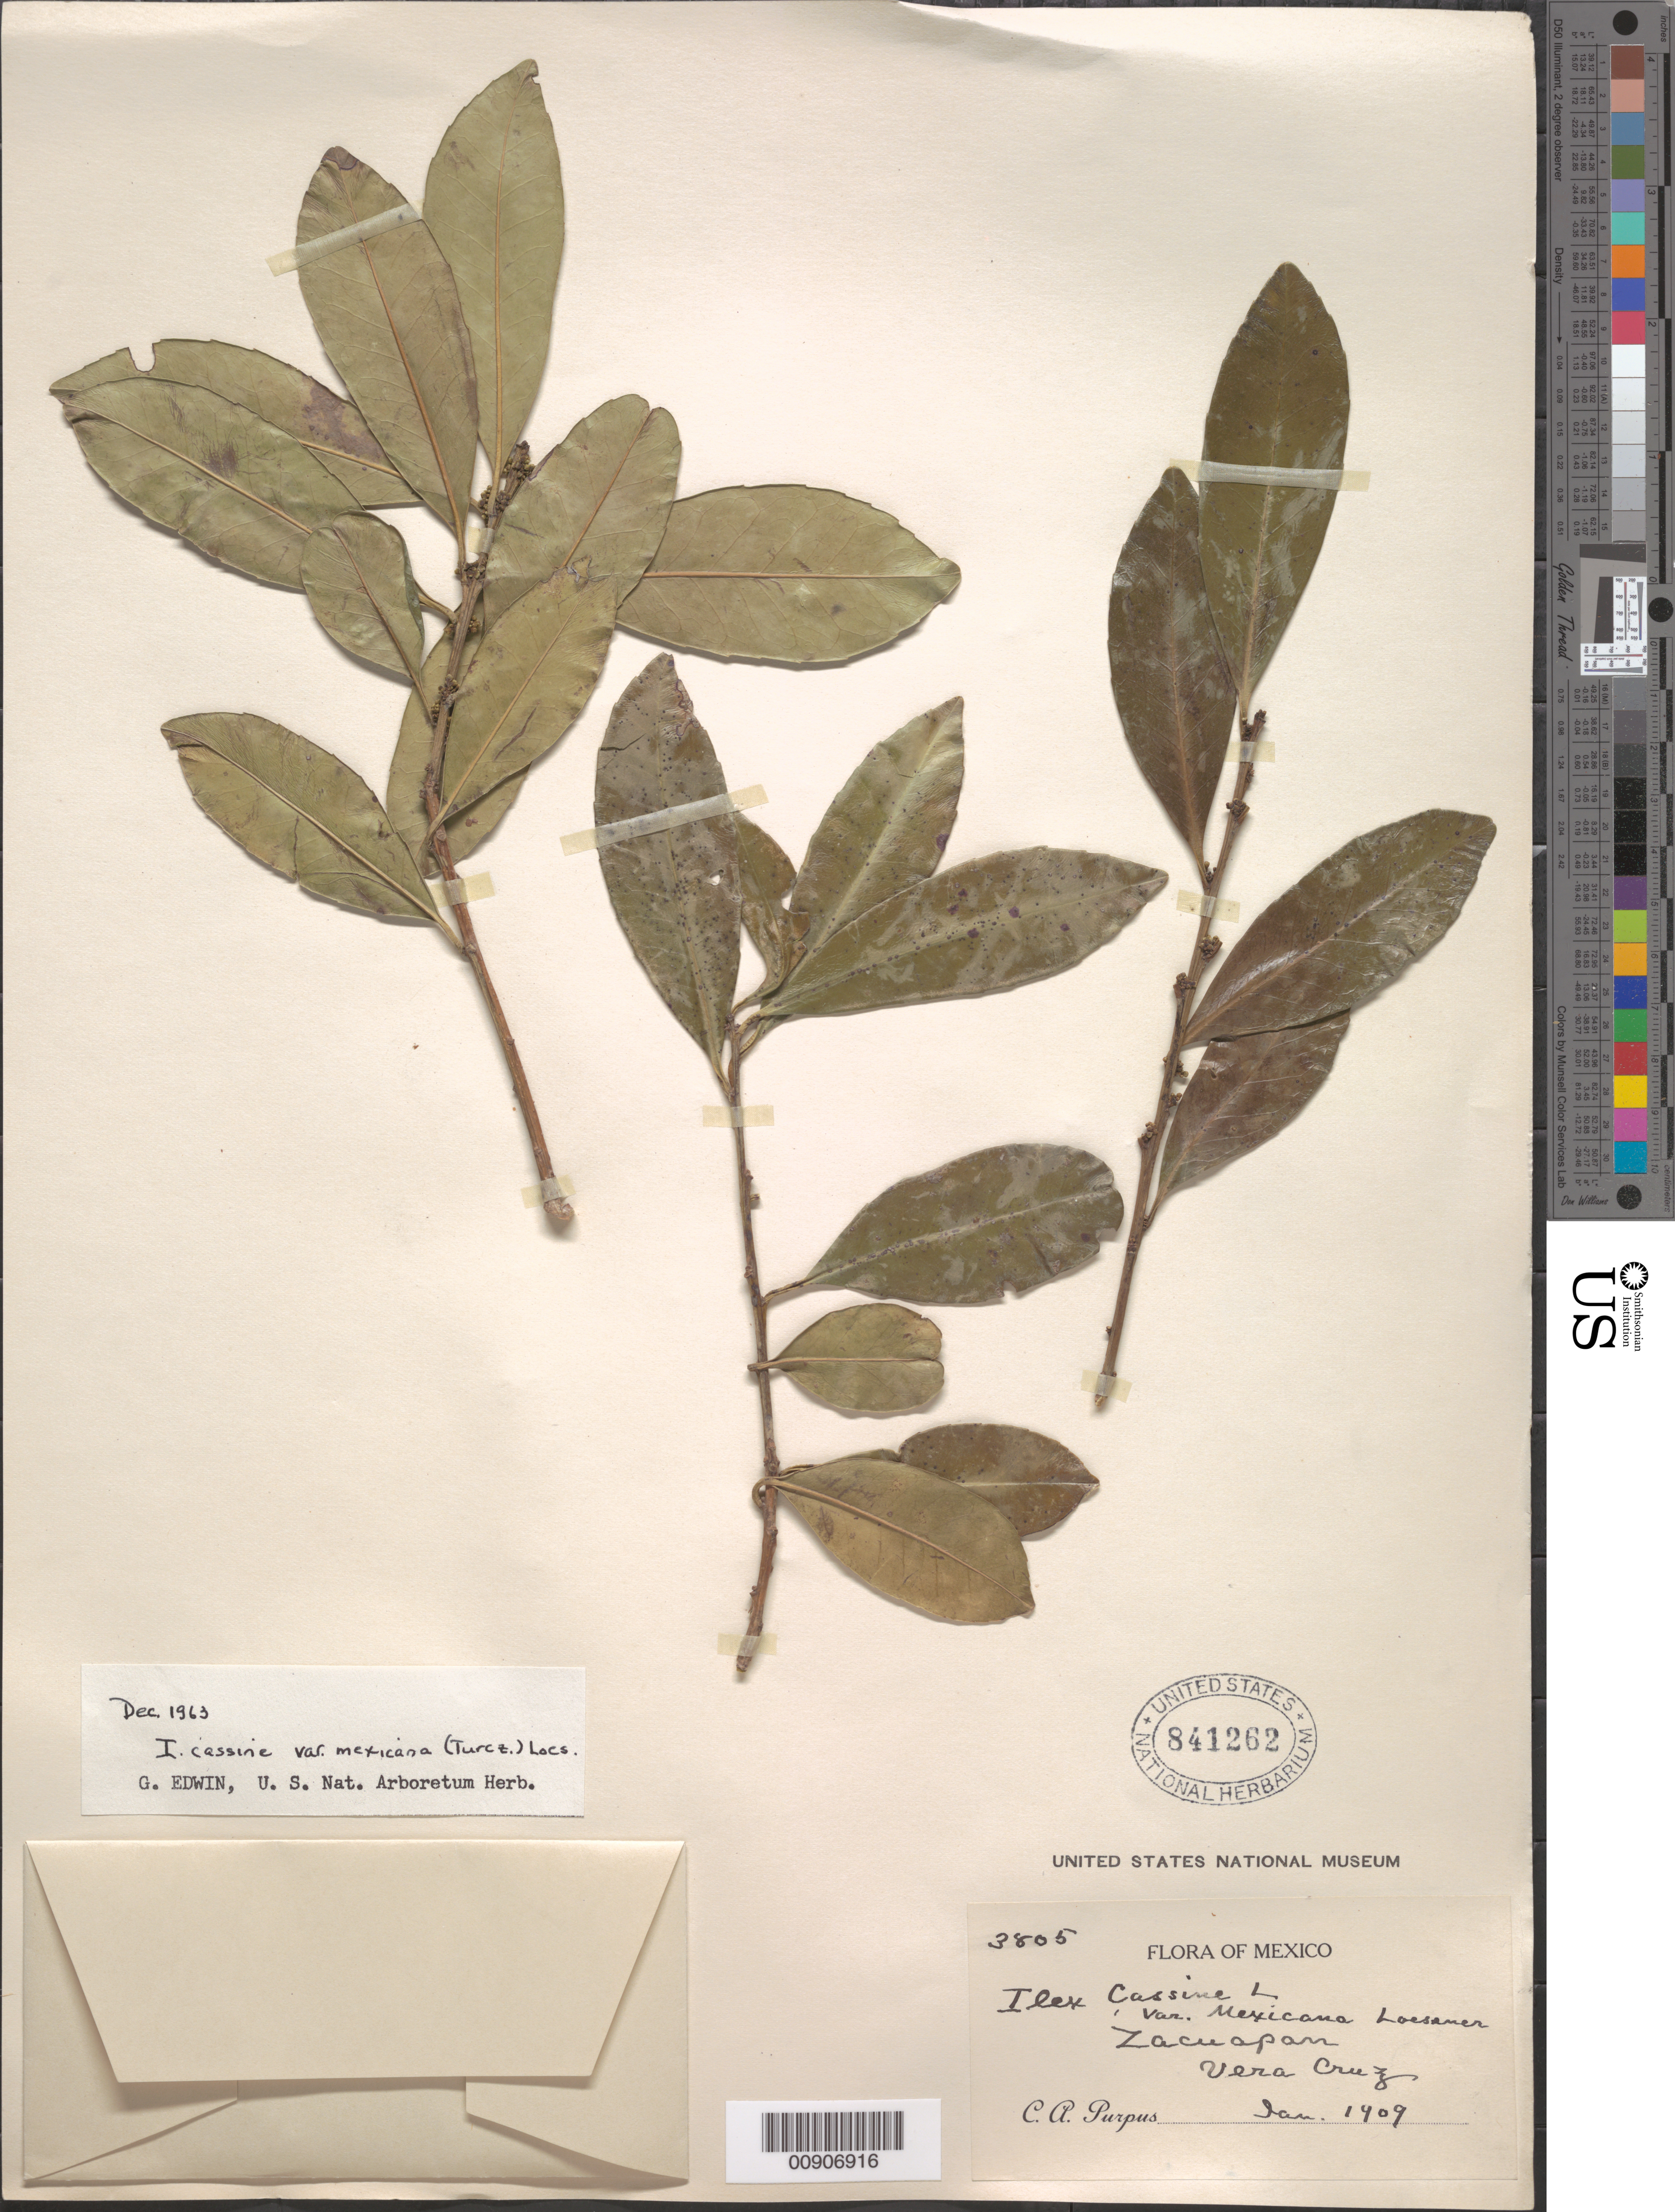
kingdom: Plantae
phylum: Tracheophyta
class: Magnoliopsida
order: Aquifoliales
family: Aquifoliaceae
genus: Ilex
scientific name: Ilex cassine var. mexicana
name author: (Walter) Sarg.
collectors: C. A. Purpus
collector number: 3805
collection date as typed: Jan 1909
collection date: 1909-01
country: Mexico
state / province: Veracruz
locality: Zacuapan, Veracruz.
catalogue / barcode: US 841262